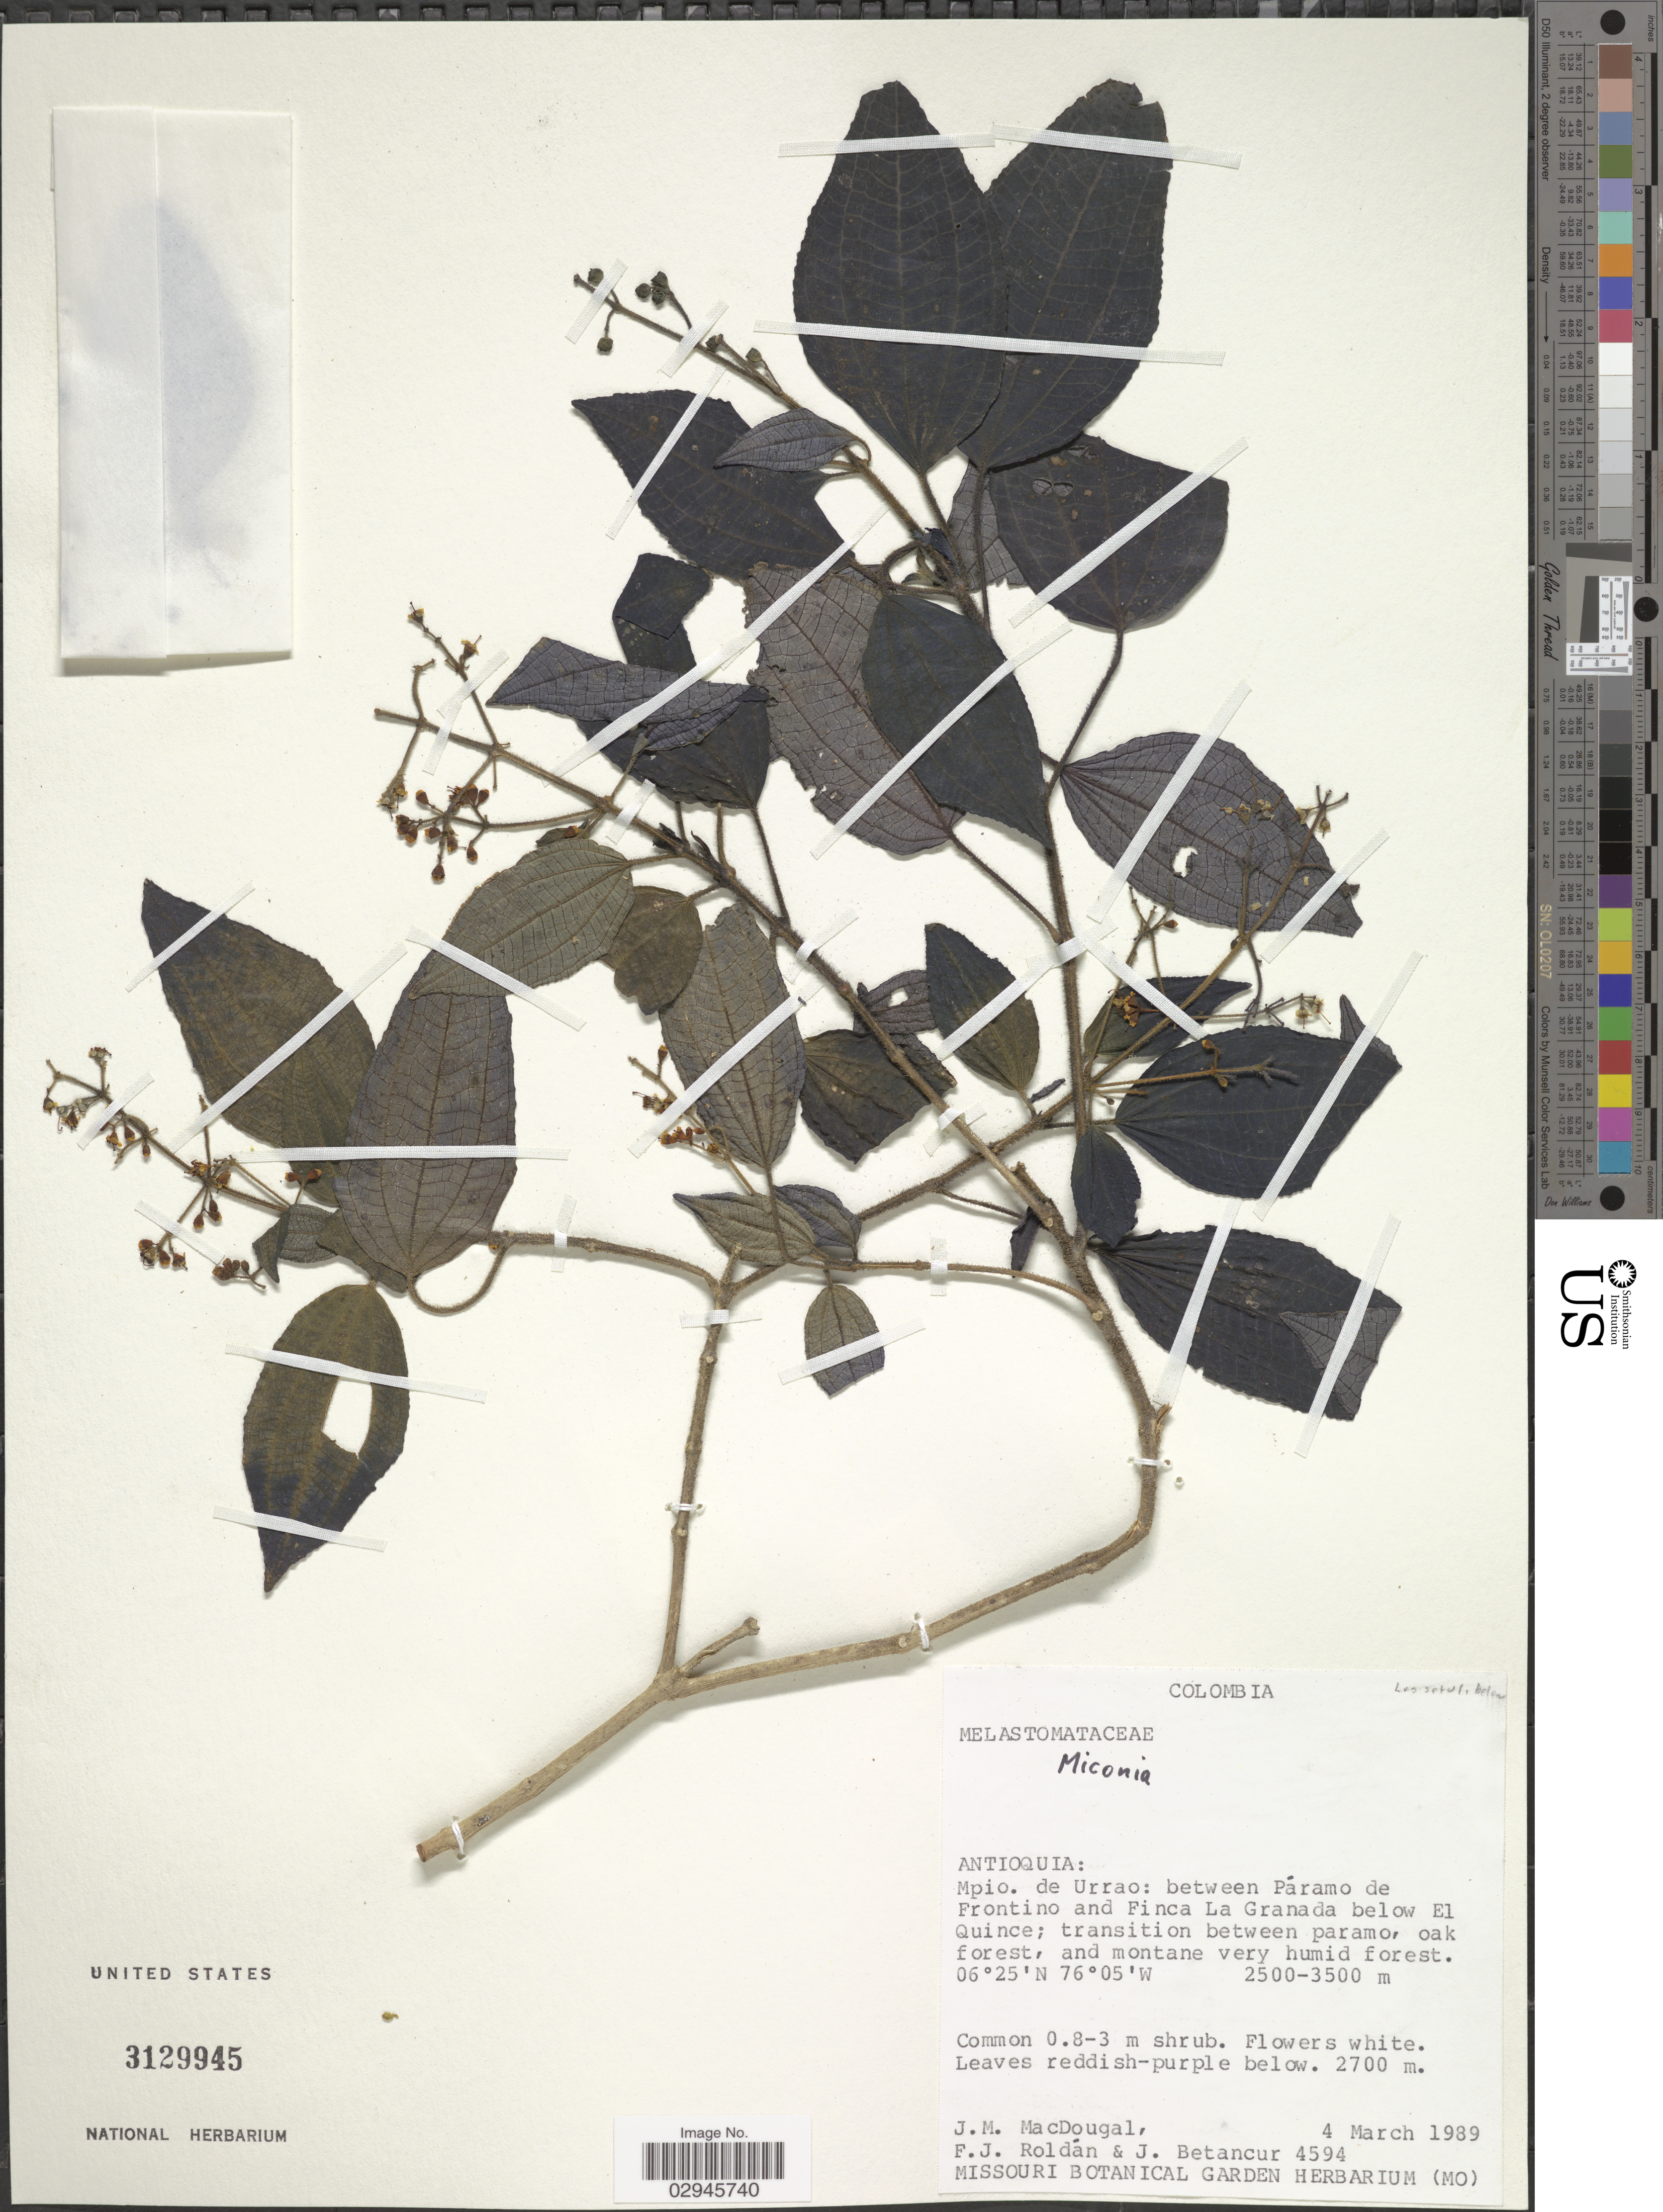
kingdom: Plantae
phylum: Tracheophyta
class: Magnoliopsida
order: Myrtales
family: Melastomataceae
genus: Miconia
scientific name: Miconia sp.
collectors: J. M. MacDougal, F. J. Roldán & J. Betancur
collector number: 4594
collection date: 1989-03-04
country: Colombia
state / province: Antioquia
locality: Mpio. de Urrao: between Páramo de Frontino and Finca La Granada below El Quince.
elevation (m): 2500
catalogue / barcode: US 3129945